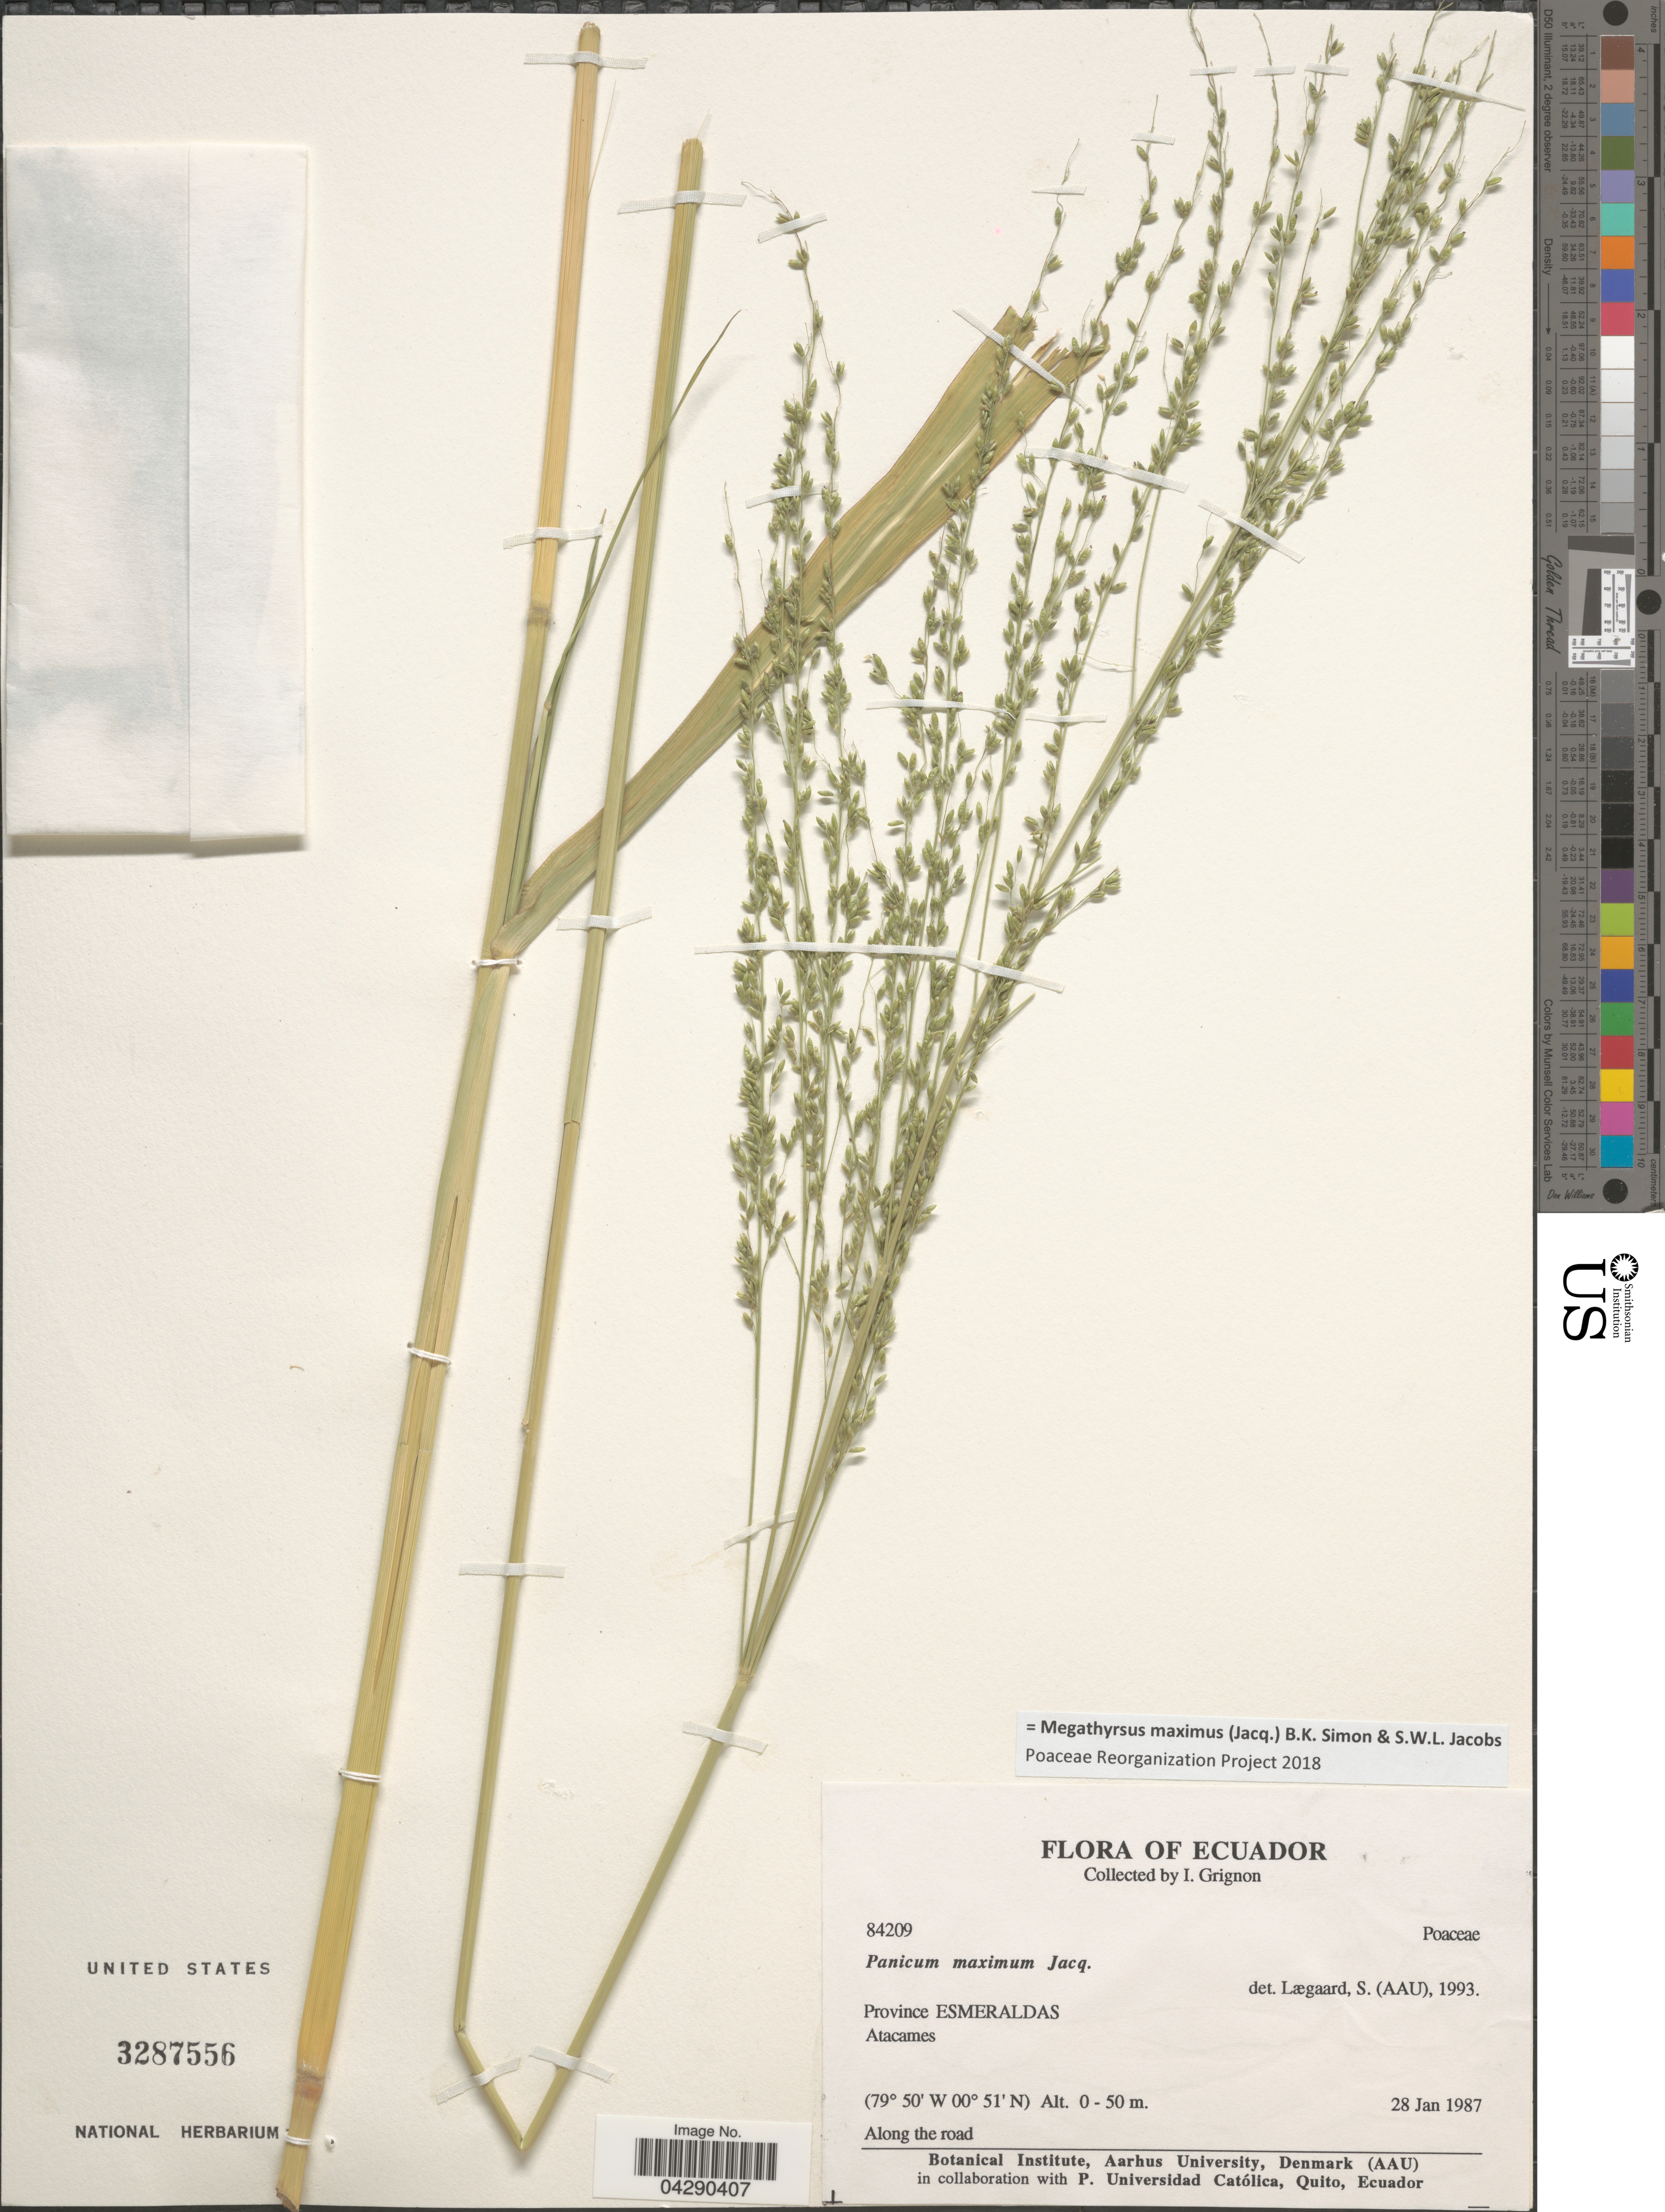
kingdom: Plantae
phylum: Tracheophyta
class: Liliopsida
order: Poales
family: Poaceae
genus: Megathyrsus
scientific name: Megathyrsus maximus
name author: (Jacq.) B.K. Simon & S.W.L. Jacobs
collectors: I. Grignon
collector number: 84209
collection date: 1987-01-28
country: Ecuador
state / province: Esmeraldas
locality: Atacames. Along the road.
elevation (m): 0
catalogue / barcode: US 3287556